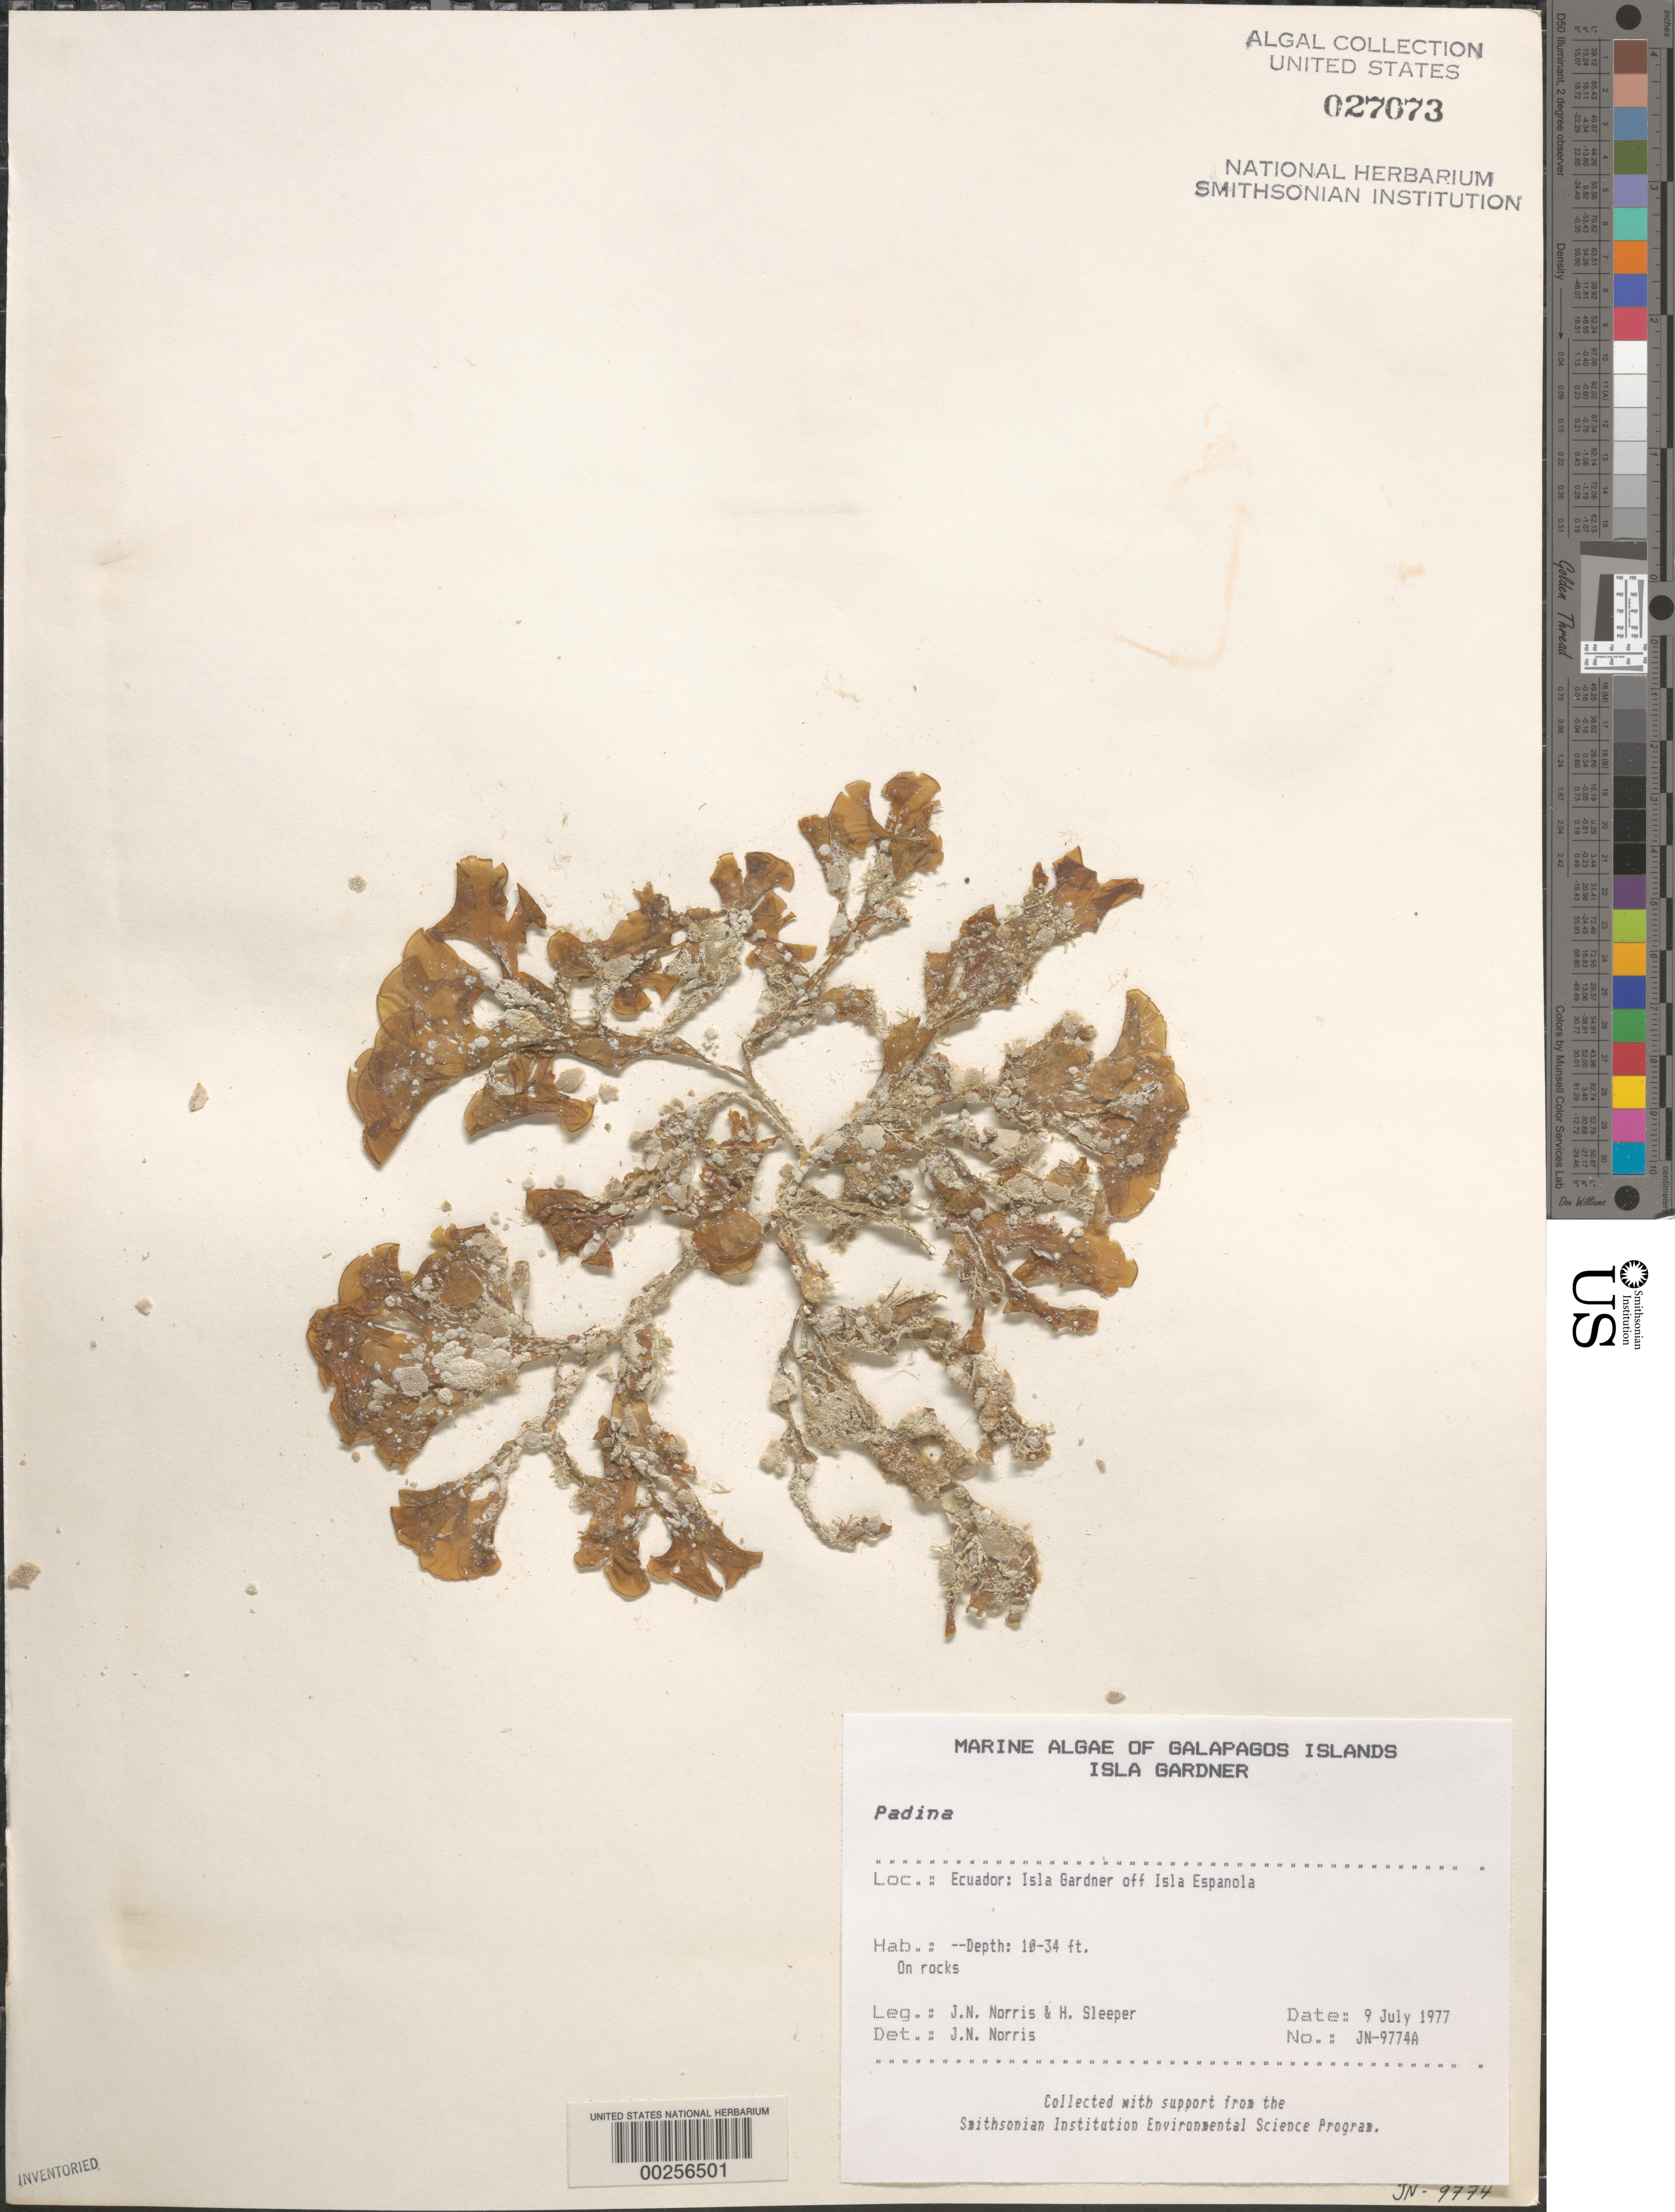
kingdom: Chromista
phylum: Ochrophyta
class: Phaeophyceae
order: Dictyotales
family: Dictyotaceae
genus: Padina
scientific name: Padina sp.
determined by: Norris, James N.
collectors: J. N. Norris & H. Sleeper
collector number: JN-9774a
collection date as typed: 09 Jul 1977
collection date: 1977-07-09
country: Ecuador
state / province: Colón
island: Gardner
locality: Off Isla Española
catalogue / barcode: US 27073